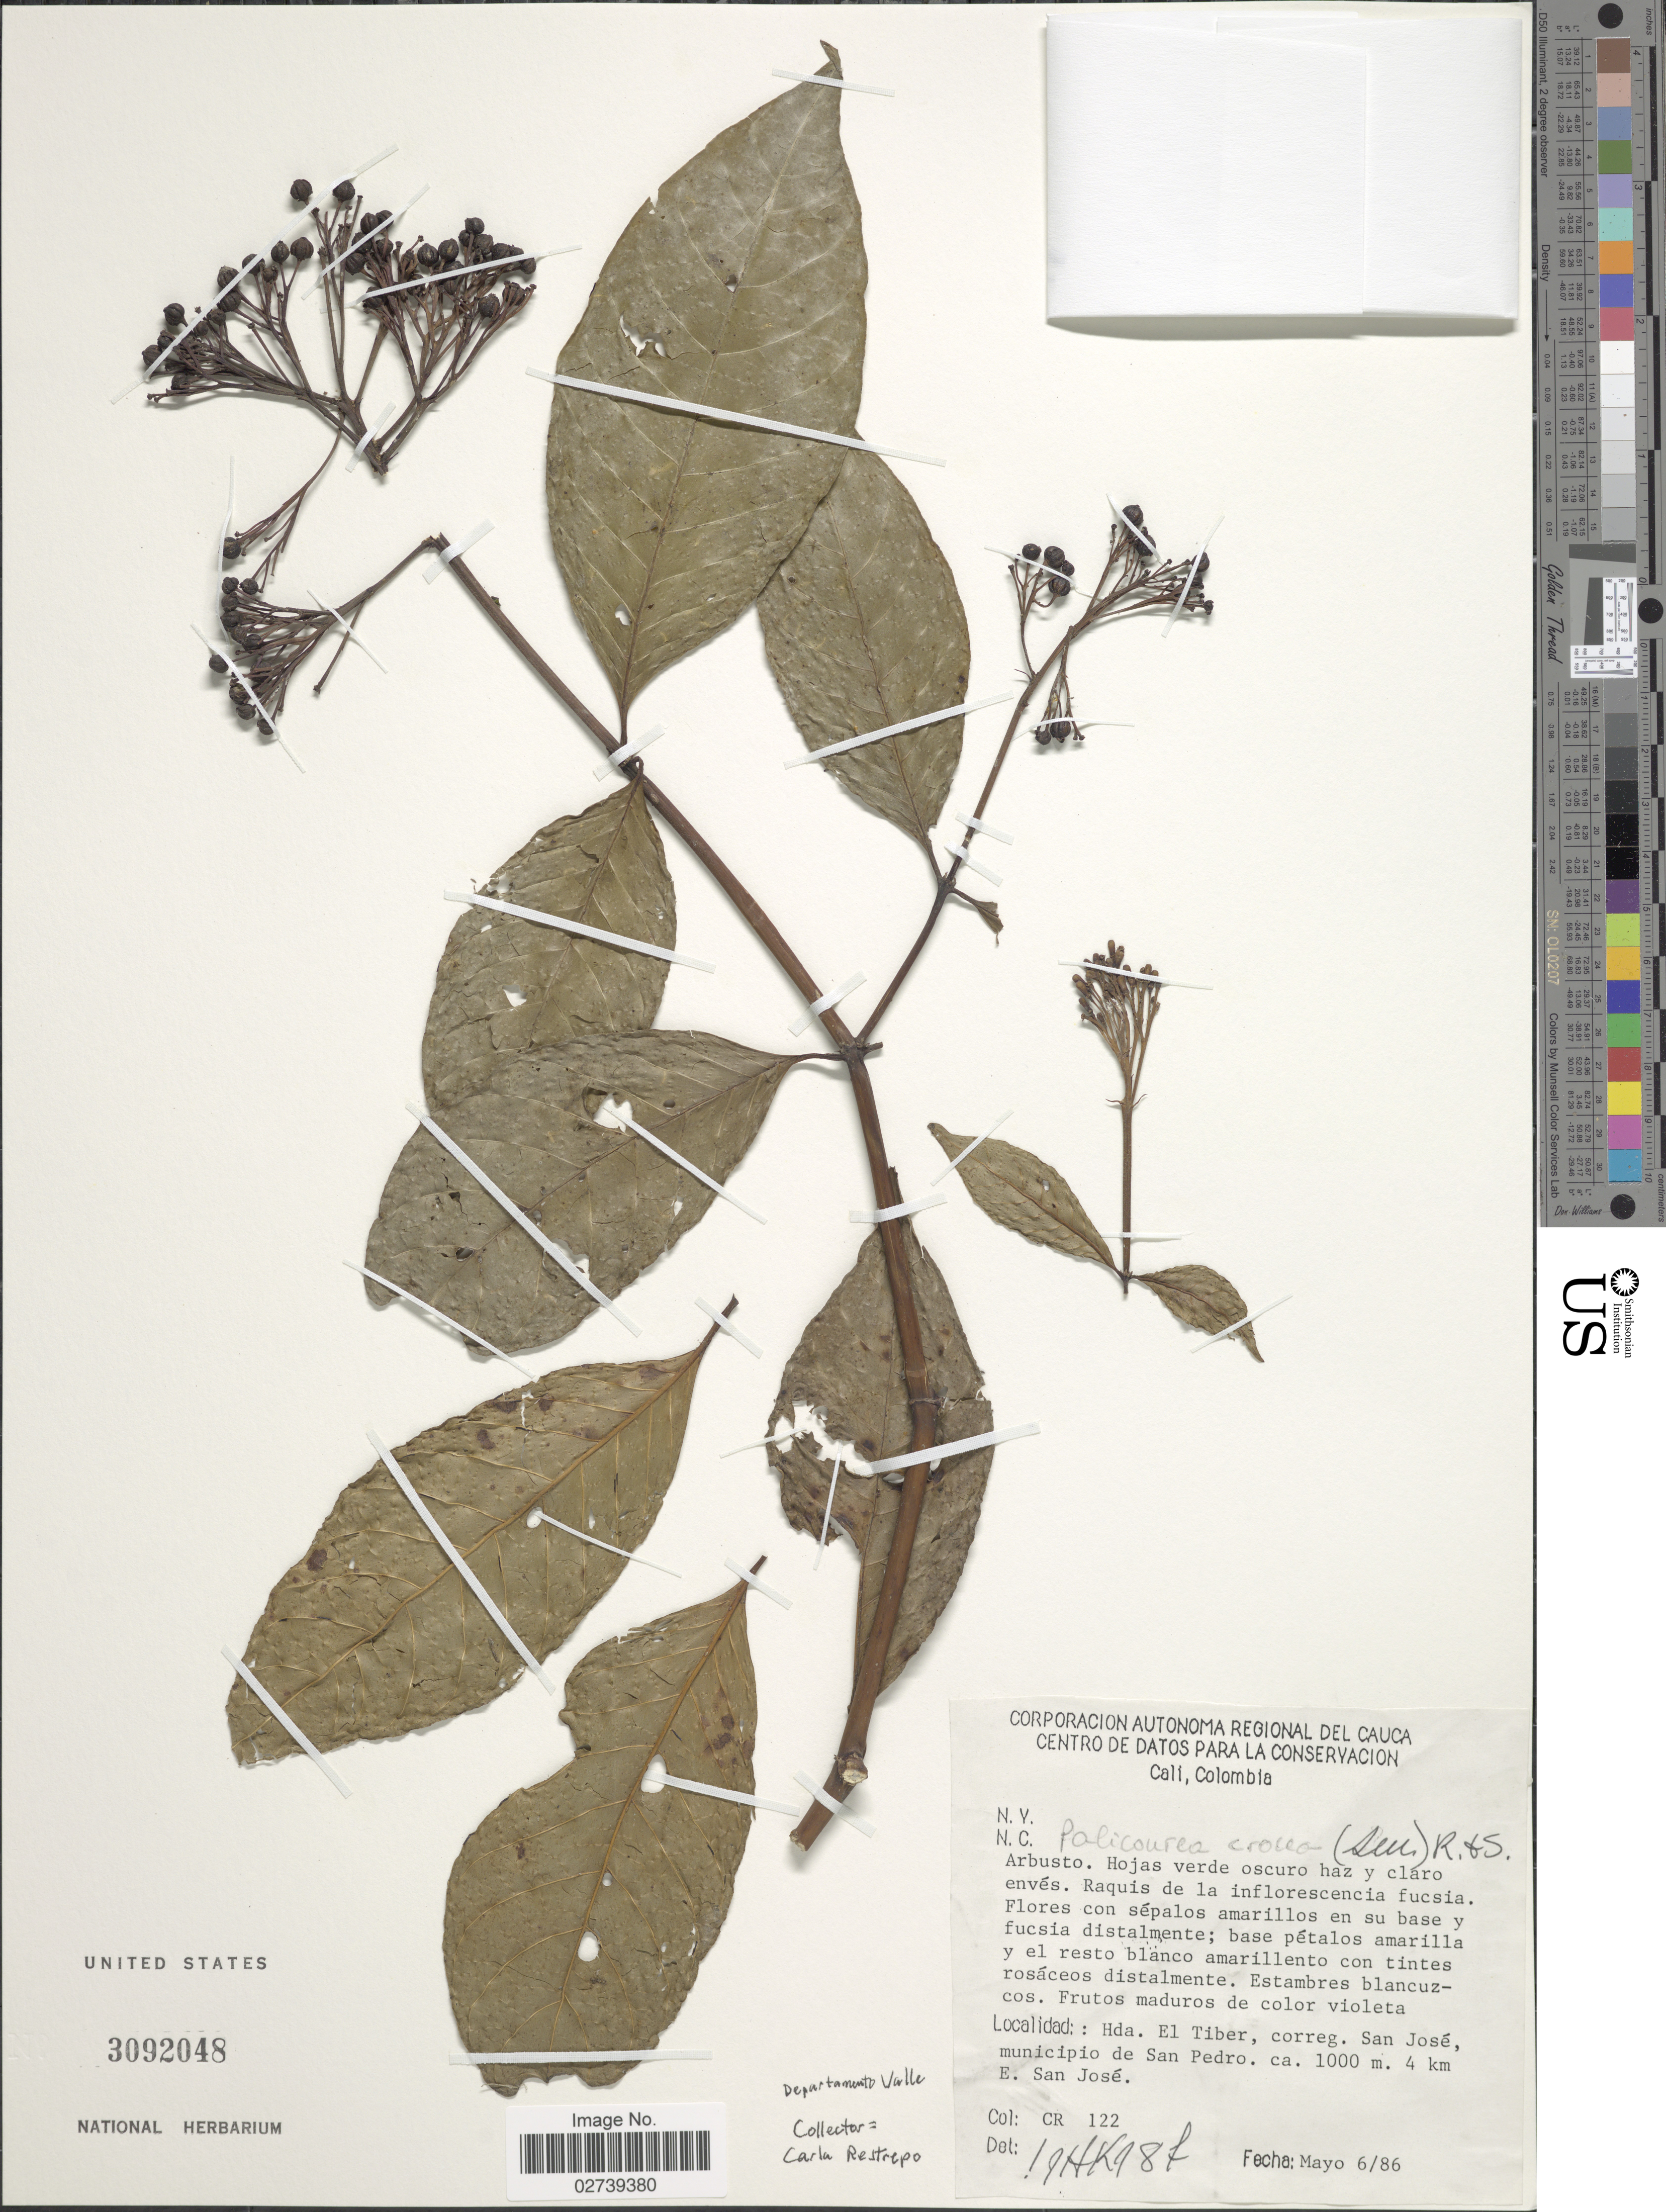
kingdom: Plantae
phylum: Tracheophyta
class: Magnoliopsida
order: Gentianales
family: Rubiaceae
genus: Palicourea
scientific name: Palicourea crocea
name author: (Sw.) Schult.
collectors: C. Restrepo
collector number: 122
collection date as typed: Transcribed d/m/y: 6/5/86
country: Colombia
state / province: Valle del Cauca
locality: Hda. El Tiber, correg. San Jose, municipio de San Pedro, 4 km E. San Jose.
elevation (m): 1000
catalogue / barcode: US 3092048